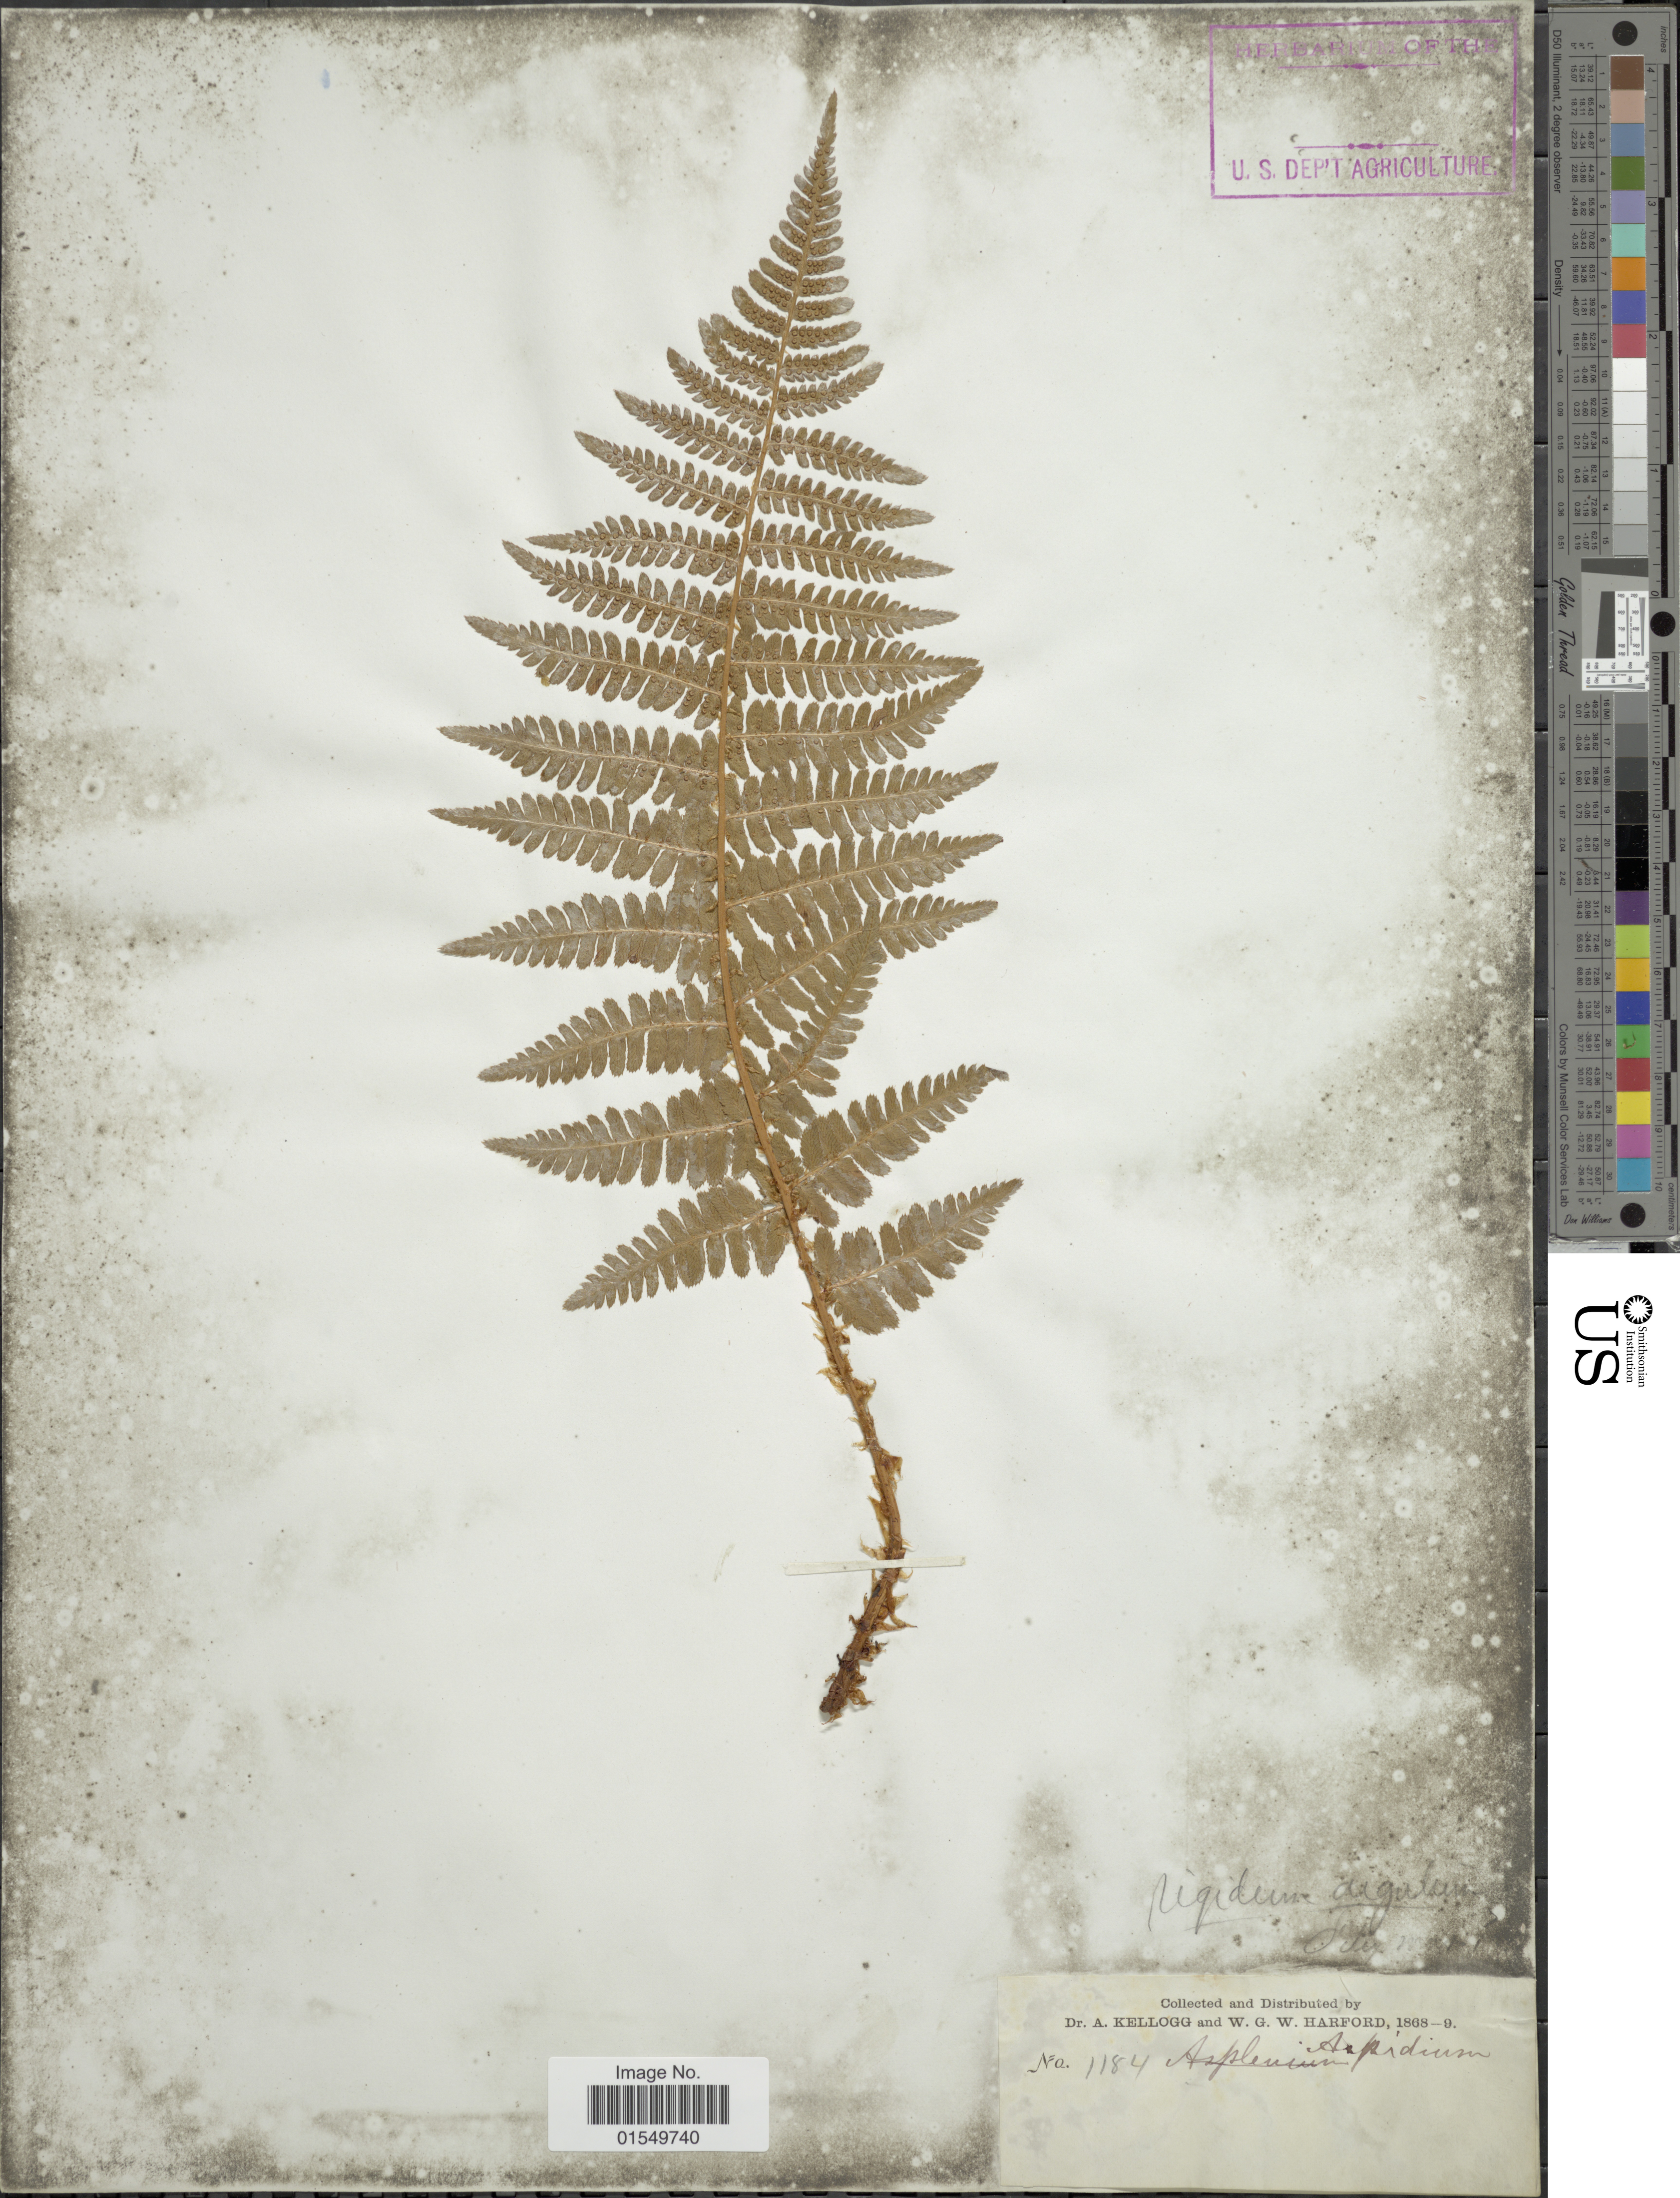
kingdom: Plantae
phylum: Tracheophyta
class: Polypodiopsida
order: Polypodiales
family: Dryopteridaceae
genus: Dryopteris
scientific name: Dryopteris arguta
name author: (Kaulf.) Maxon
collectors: A. Kellogg & W. G. W. Harford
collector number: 1184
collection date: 1868/1869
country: United States